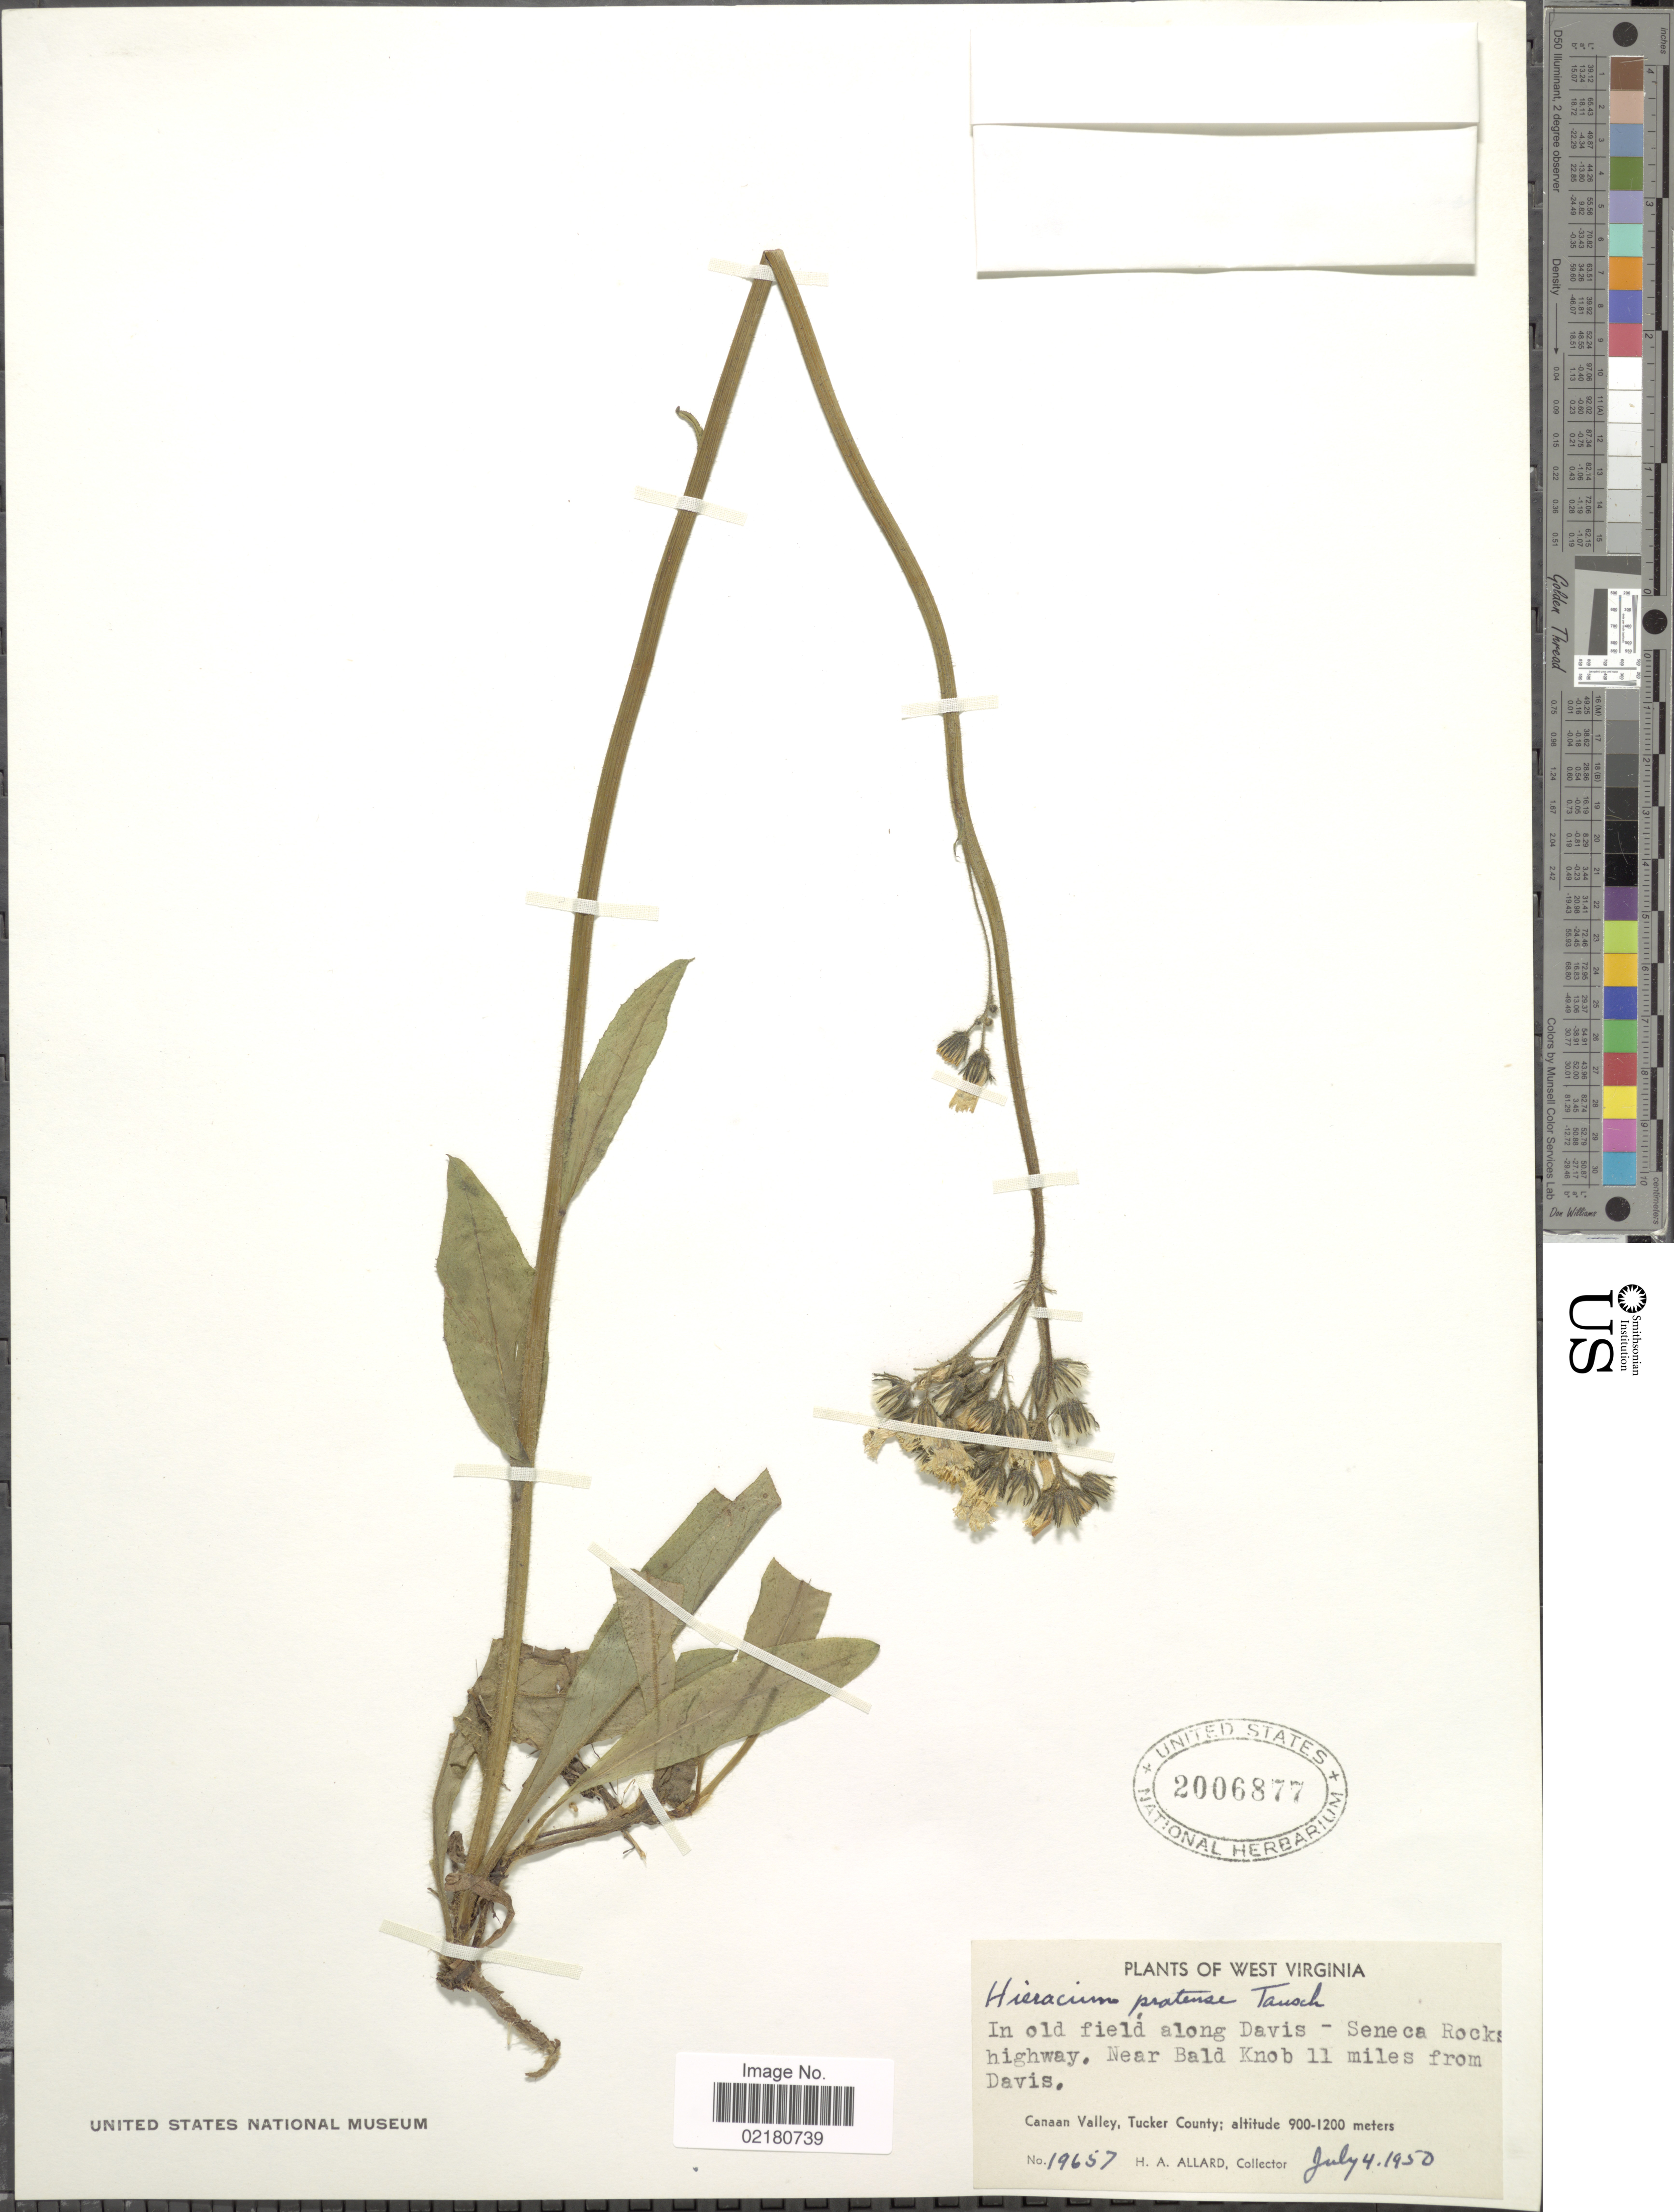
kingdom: Plantae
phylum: Tracheophyta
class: Magnoliopsida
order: Asterales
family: Asteraceae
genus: Pilosella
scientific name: Pilosella caespitosa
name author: (Dumort.) P. D. Sell & C. West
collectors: H. A. Allard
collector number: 19657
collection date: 1950-07-04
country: United States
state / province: West Virginia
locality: West Virginia, In old field along Davis- Seneca Rocks highway. Near Bald Knob 11 miles from Davis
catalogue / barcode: US 2006877